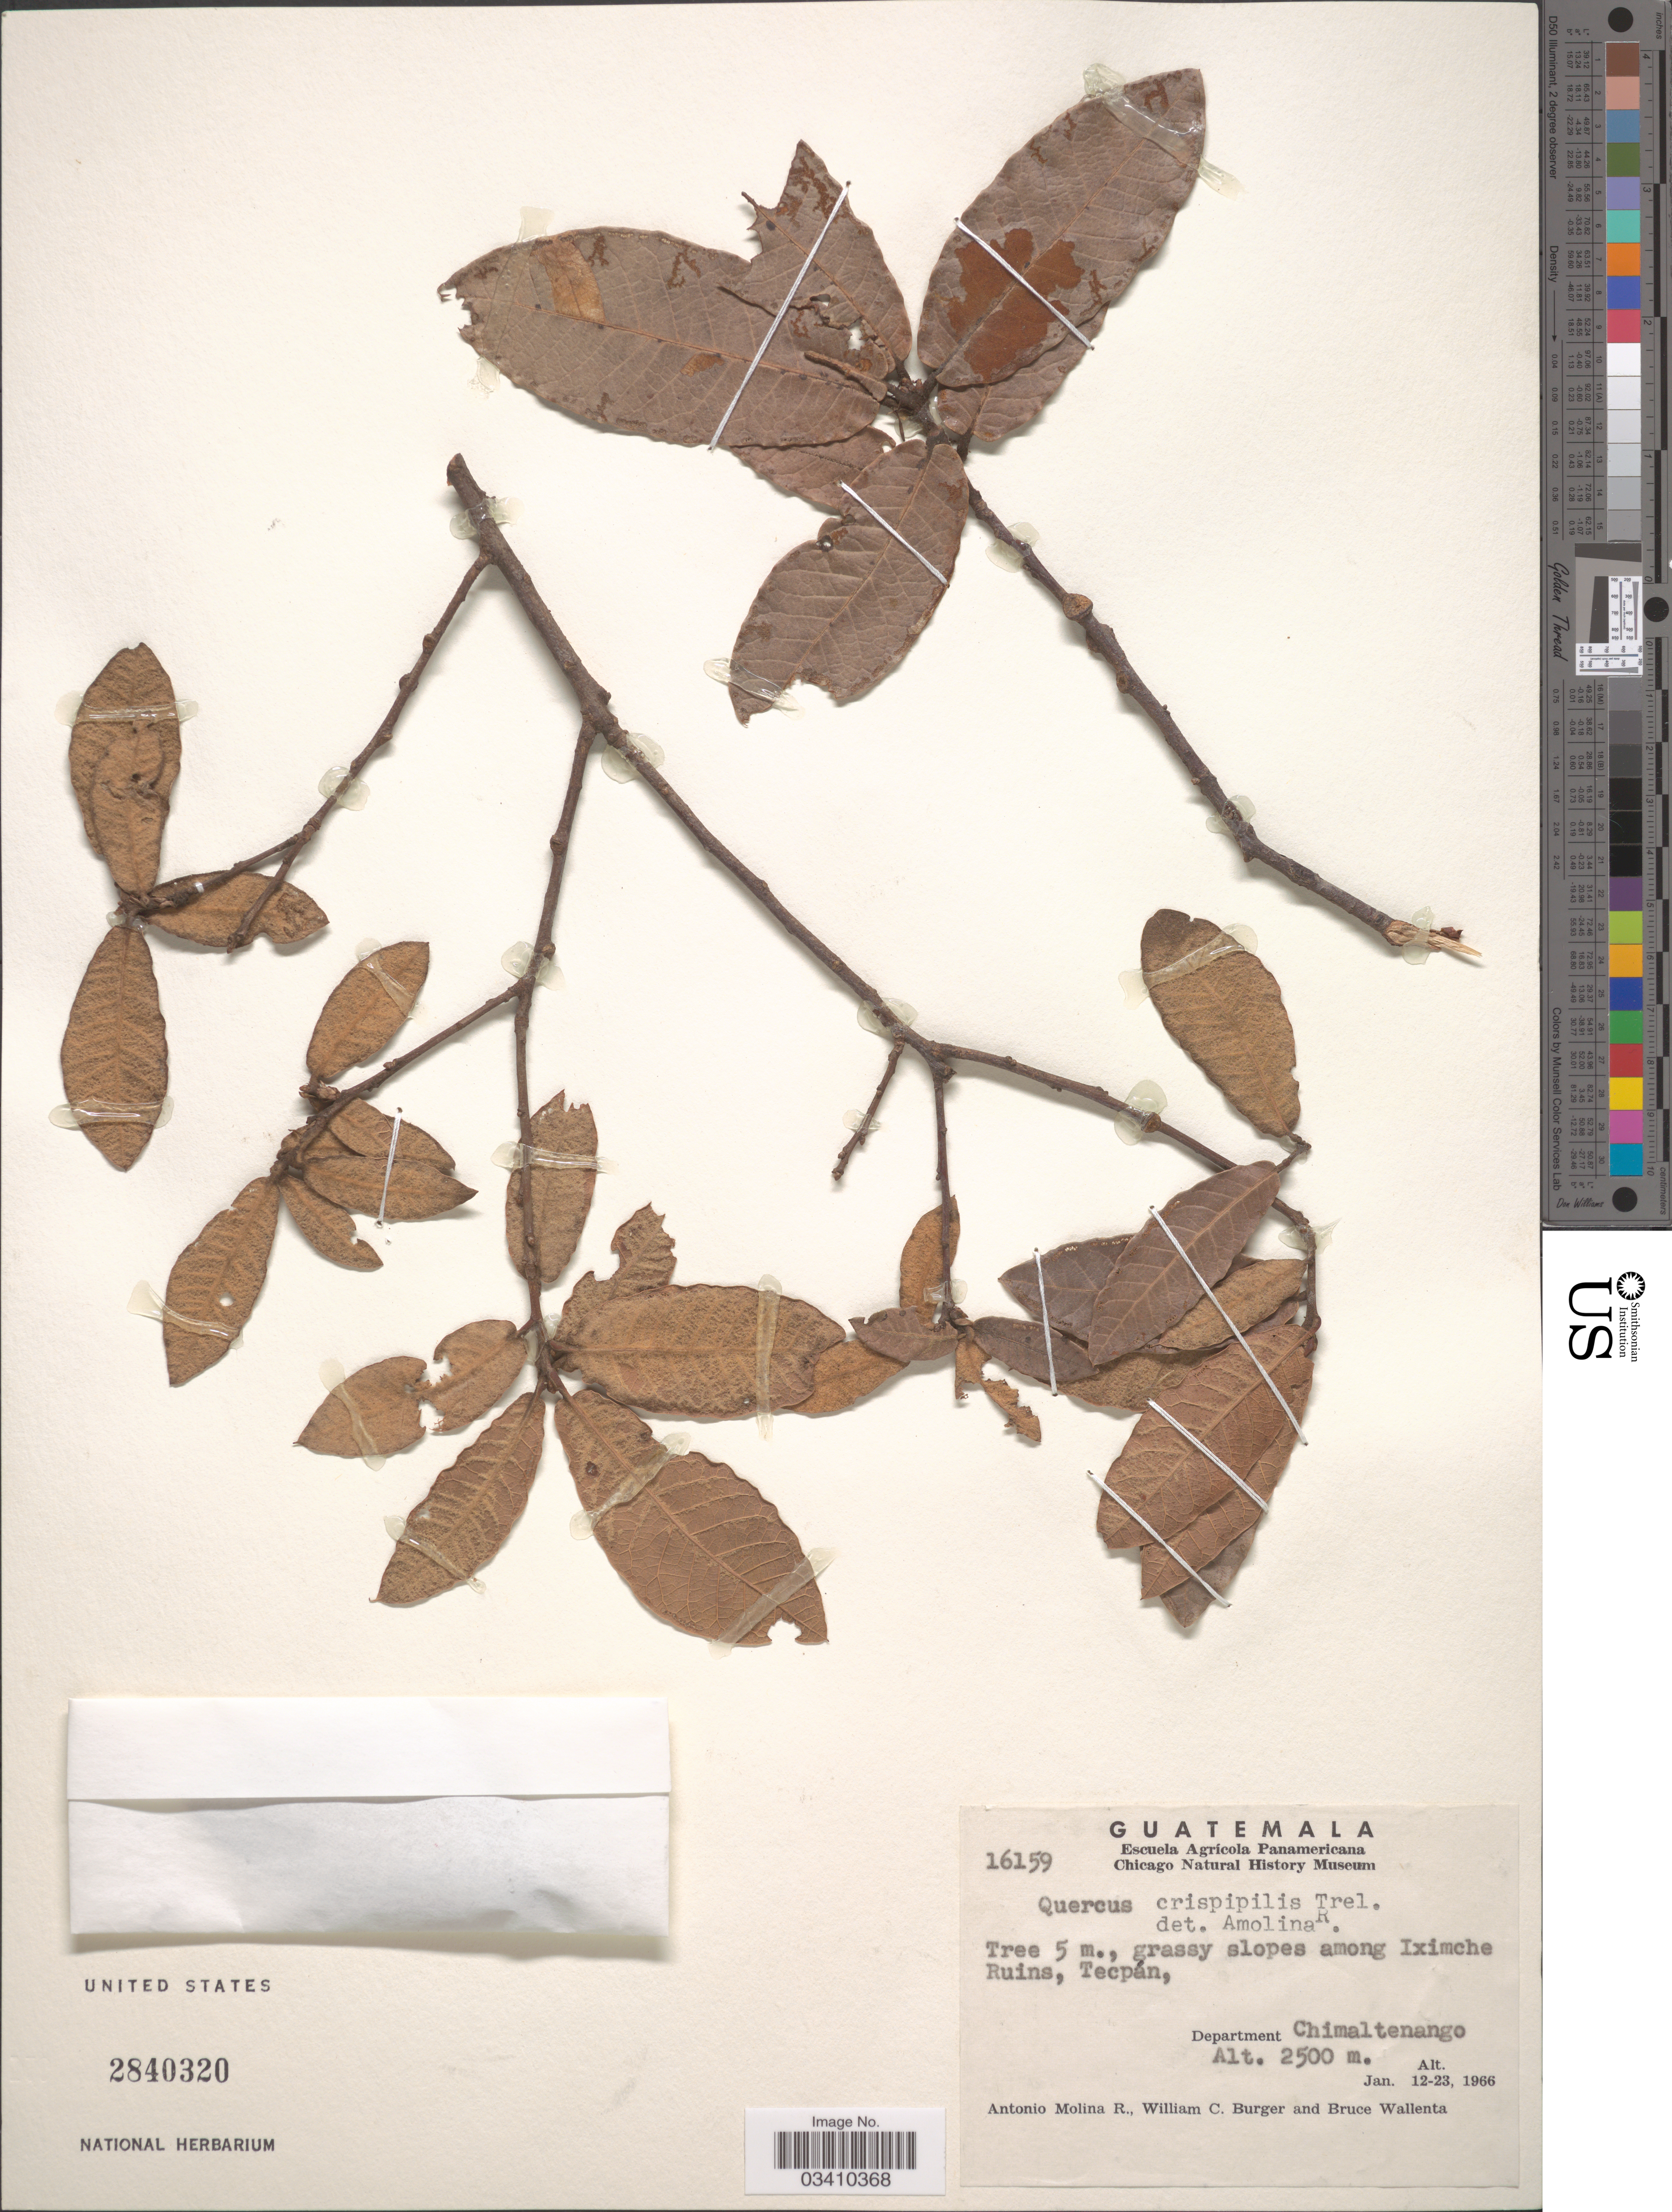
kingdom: Plantae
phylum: Tracheophyta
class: Magnoliopsida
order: Fagales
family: Fagaceae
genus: Quercus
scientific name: Quercus crispipilis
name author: Trel.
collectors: A. Molina R., W. Burger & B. Wallenta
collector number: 16159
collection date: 1966-01-12/1966-01-23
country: Guatemala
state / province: Chimaltenango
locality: Among Iximche Ruins, Tecpán. Department Chimaltenango.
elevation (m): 2500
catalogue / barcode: US 2840320